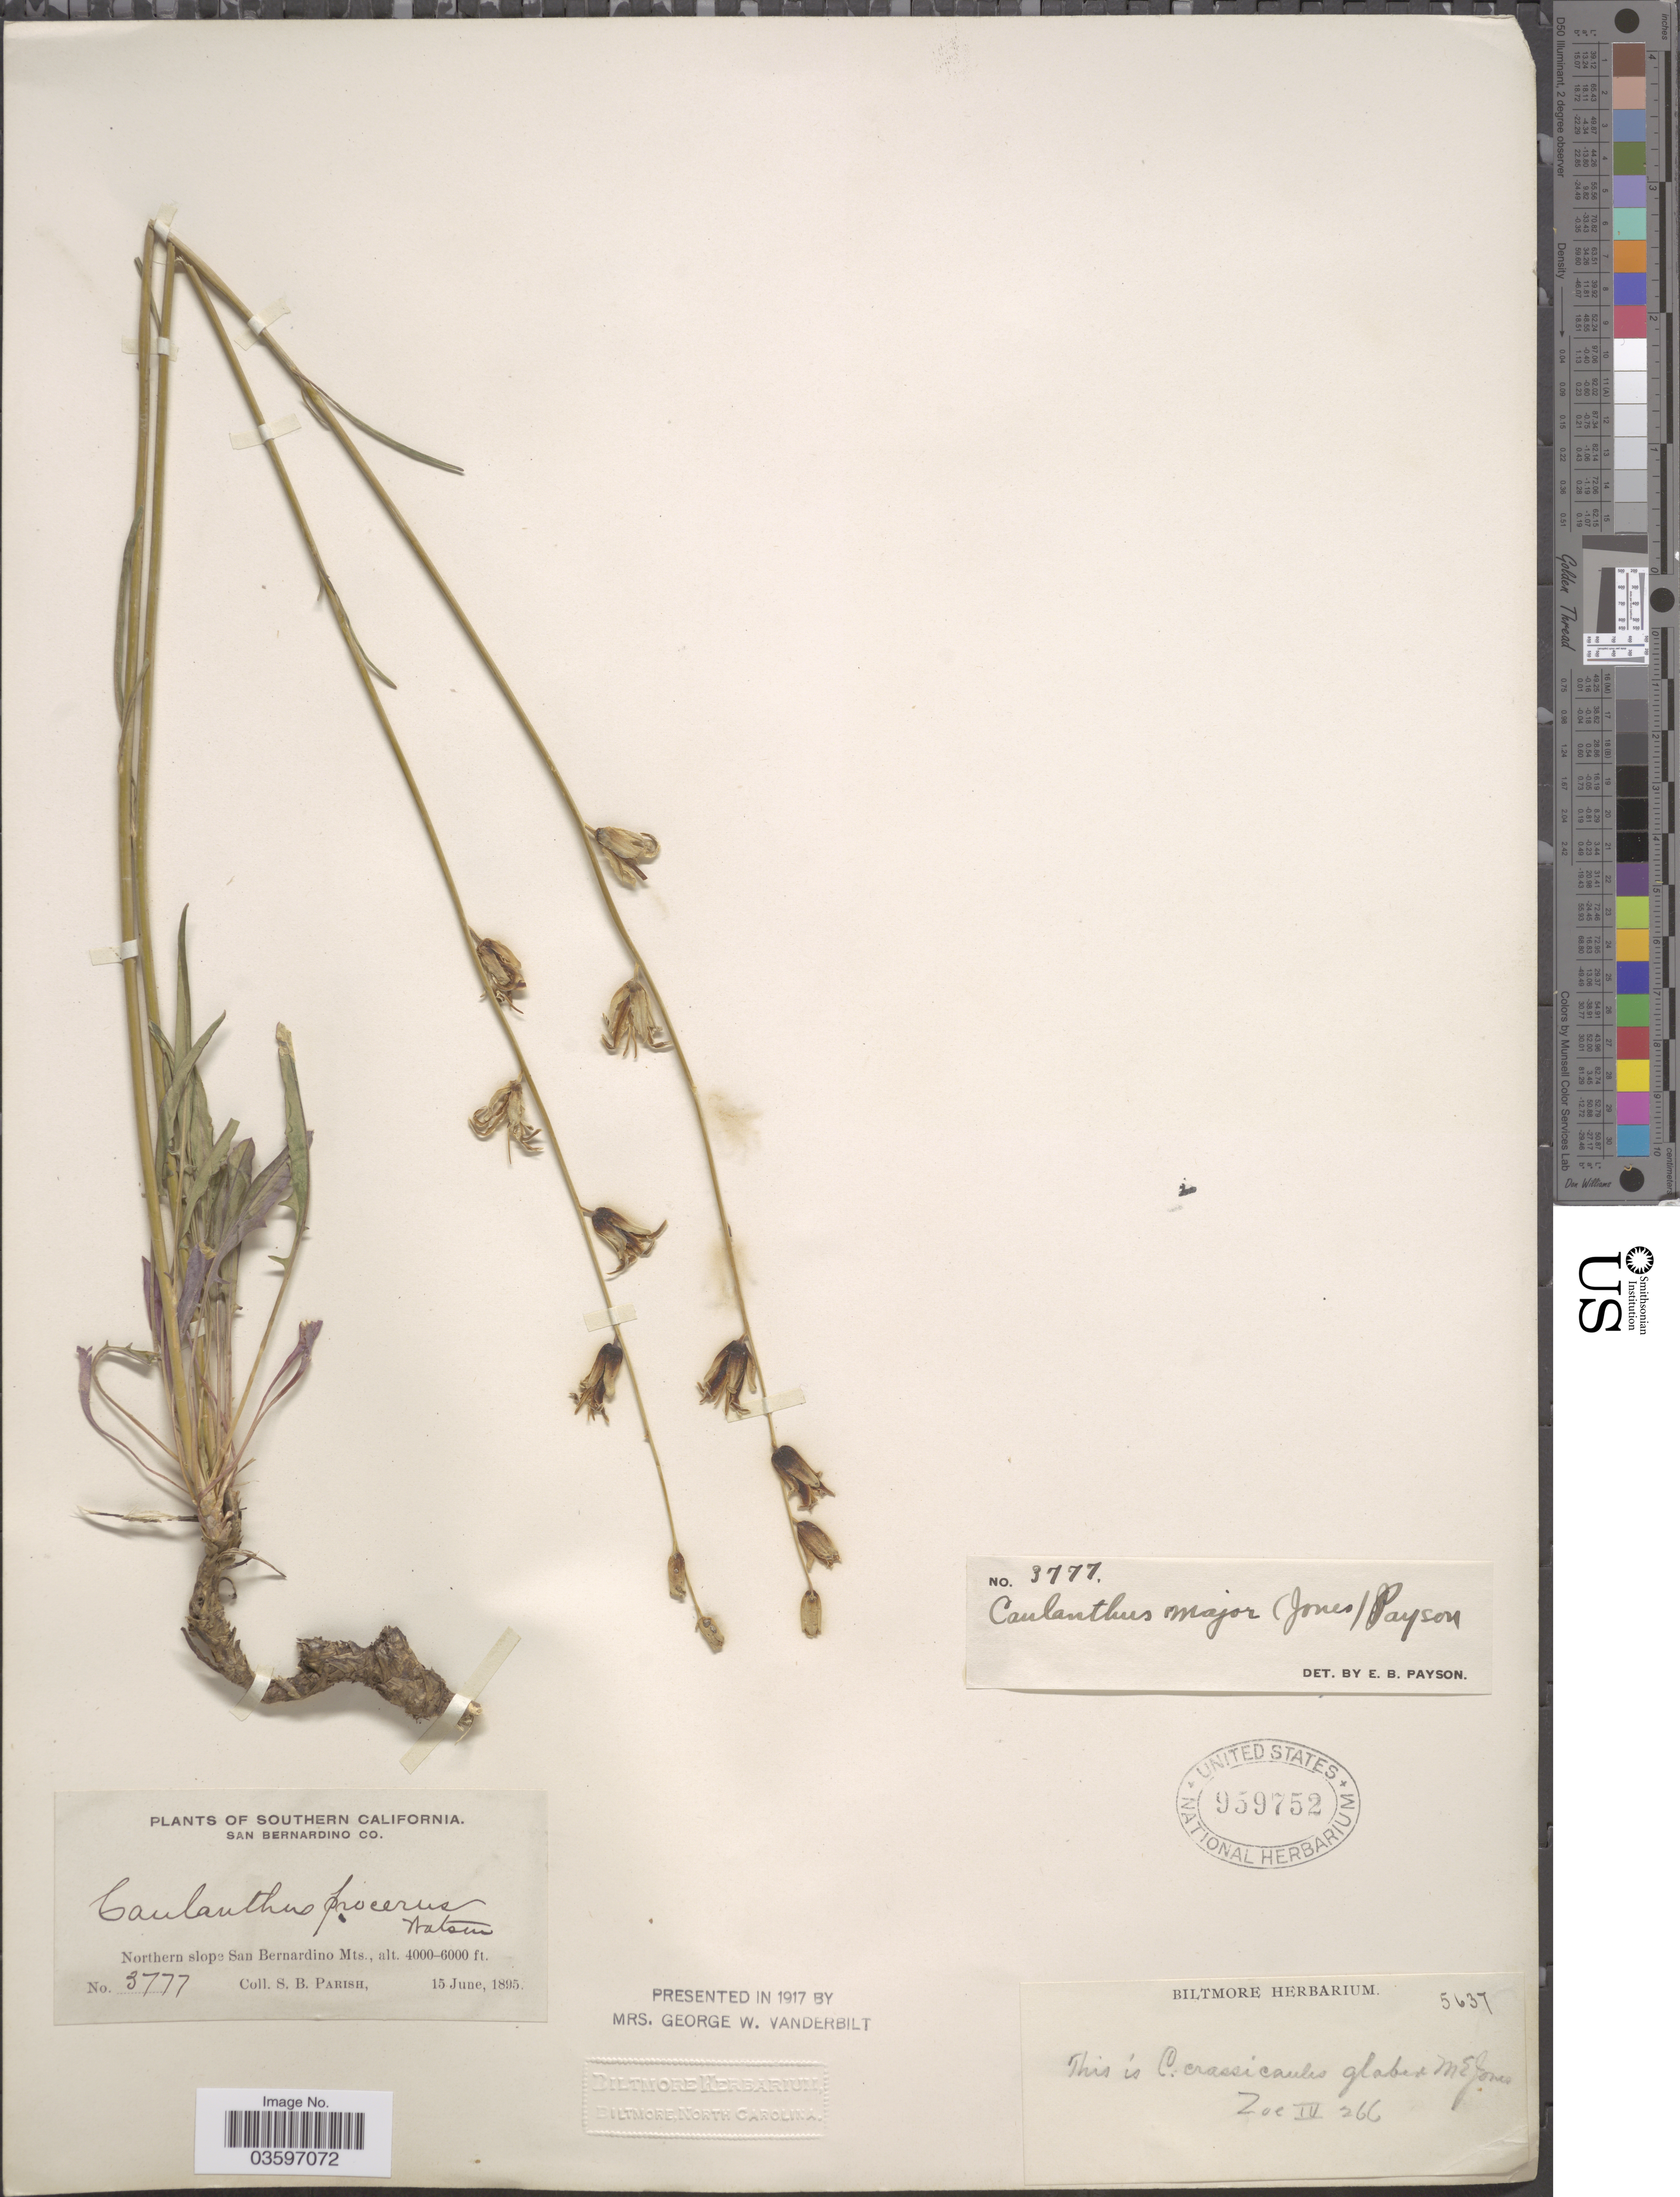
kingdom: Plantae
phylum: Tracheophyta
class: Magnoliopsida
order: Brassicales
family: Brassicaceae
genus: Caulanthus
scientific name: Caulanthus major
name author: (M.E. Jones) Payson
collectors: S. B. Parish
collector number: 3777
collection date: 1895-06-15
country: United States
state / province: California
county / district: San Bernardino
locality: Southern California. San Bernardino Co. Northern slopes San Bernardino Mts.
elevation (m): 1219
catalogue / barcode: US 959752